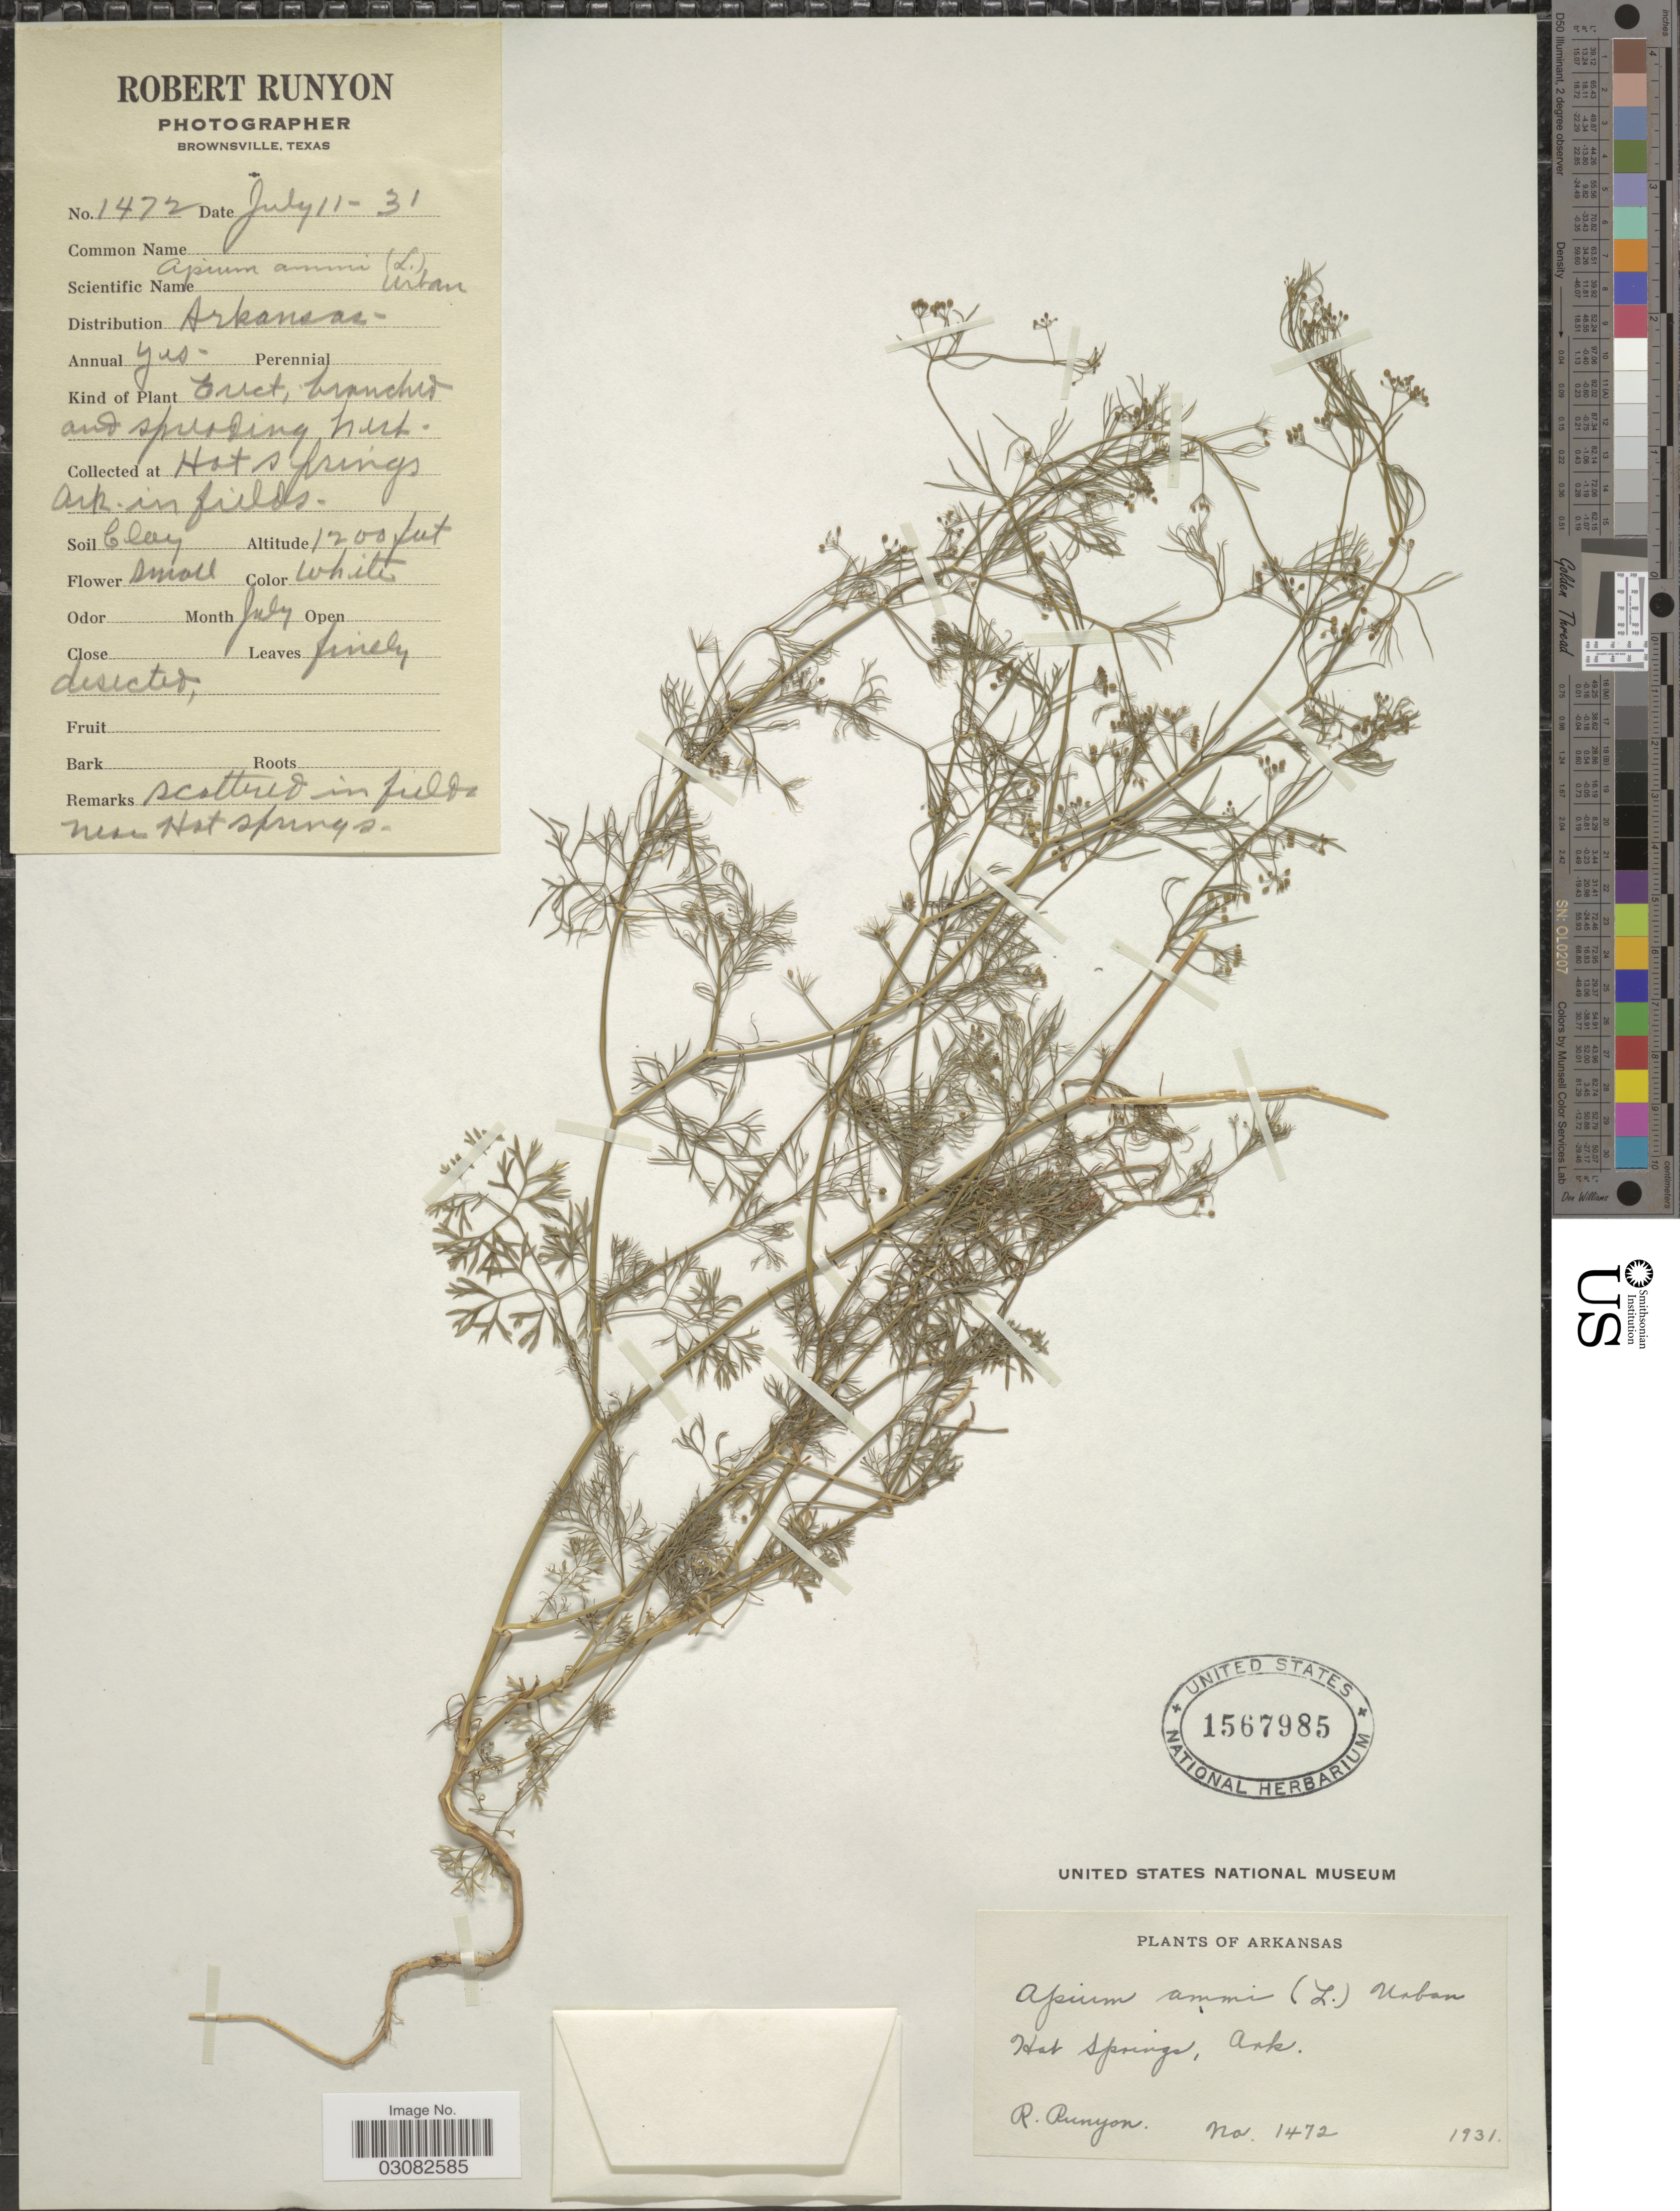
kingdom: Plantae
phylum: Tracheophyta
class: Magnoliopsida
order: Apiales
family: Apiaceae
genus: Apium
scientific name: Apium ammi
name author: (Jacq.) Urb.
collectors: R. Runyon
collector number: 1472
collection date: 1931-07-11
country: United States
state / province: Arkansas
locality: Hot Springs, Ark.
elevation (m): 366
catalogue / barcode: US 1567985